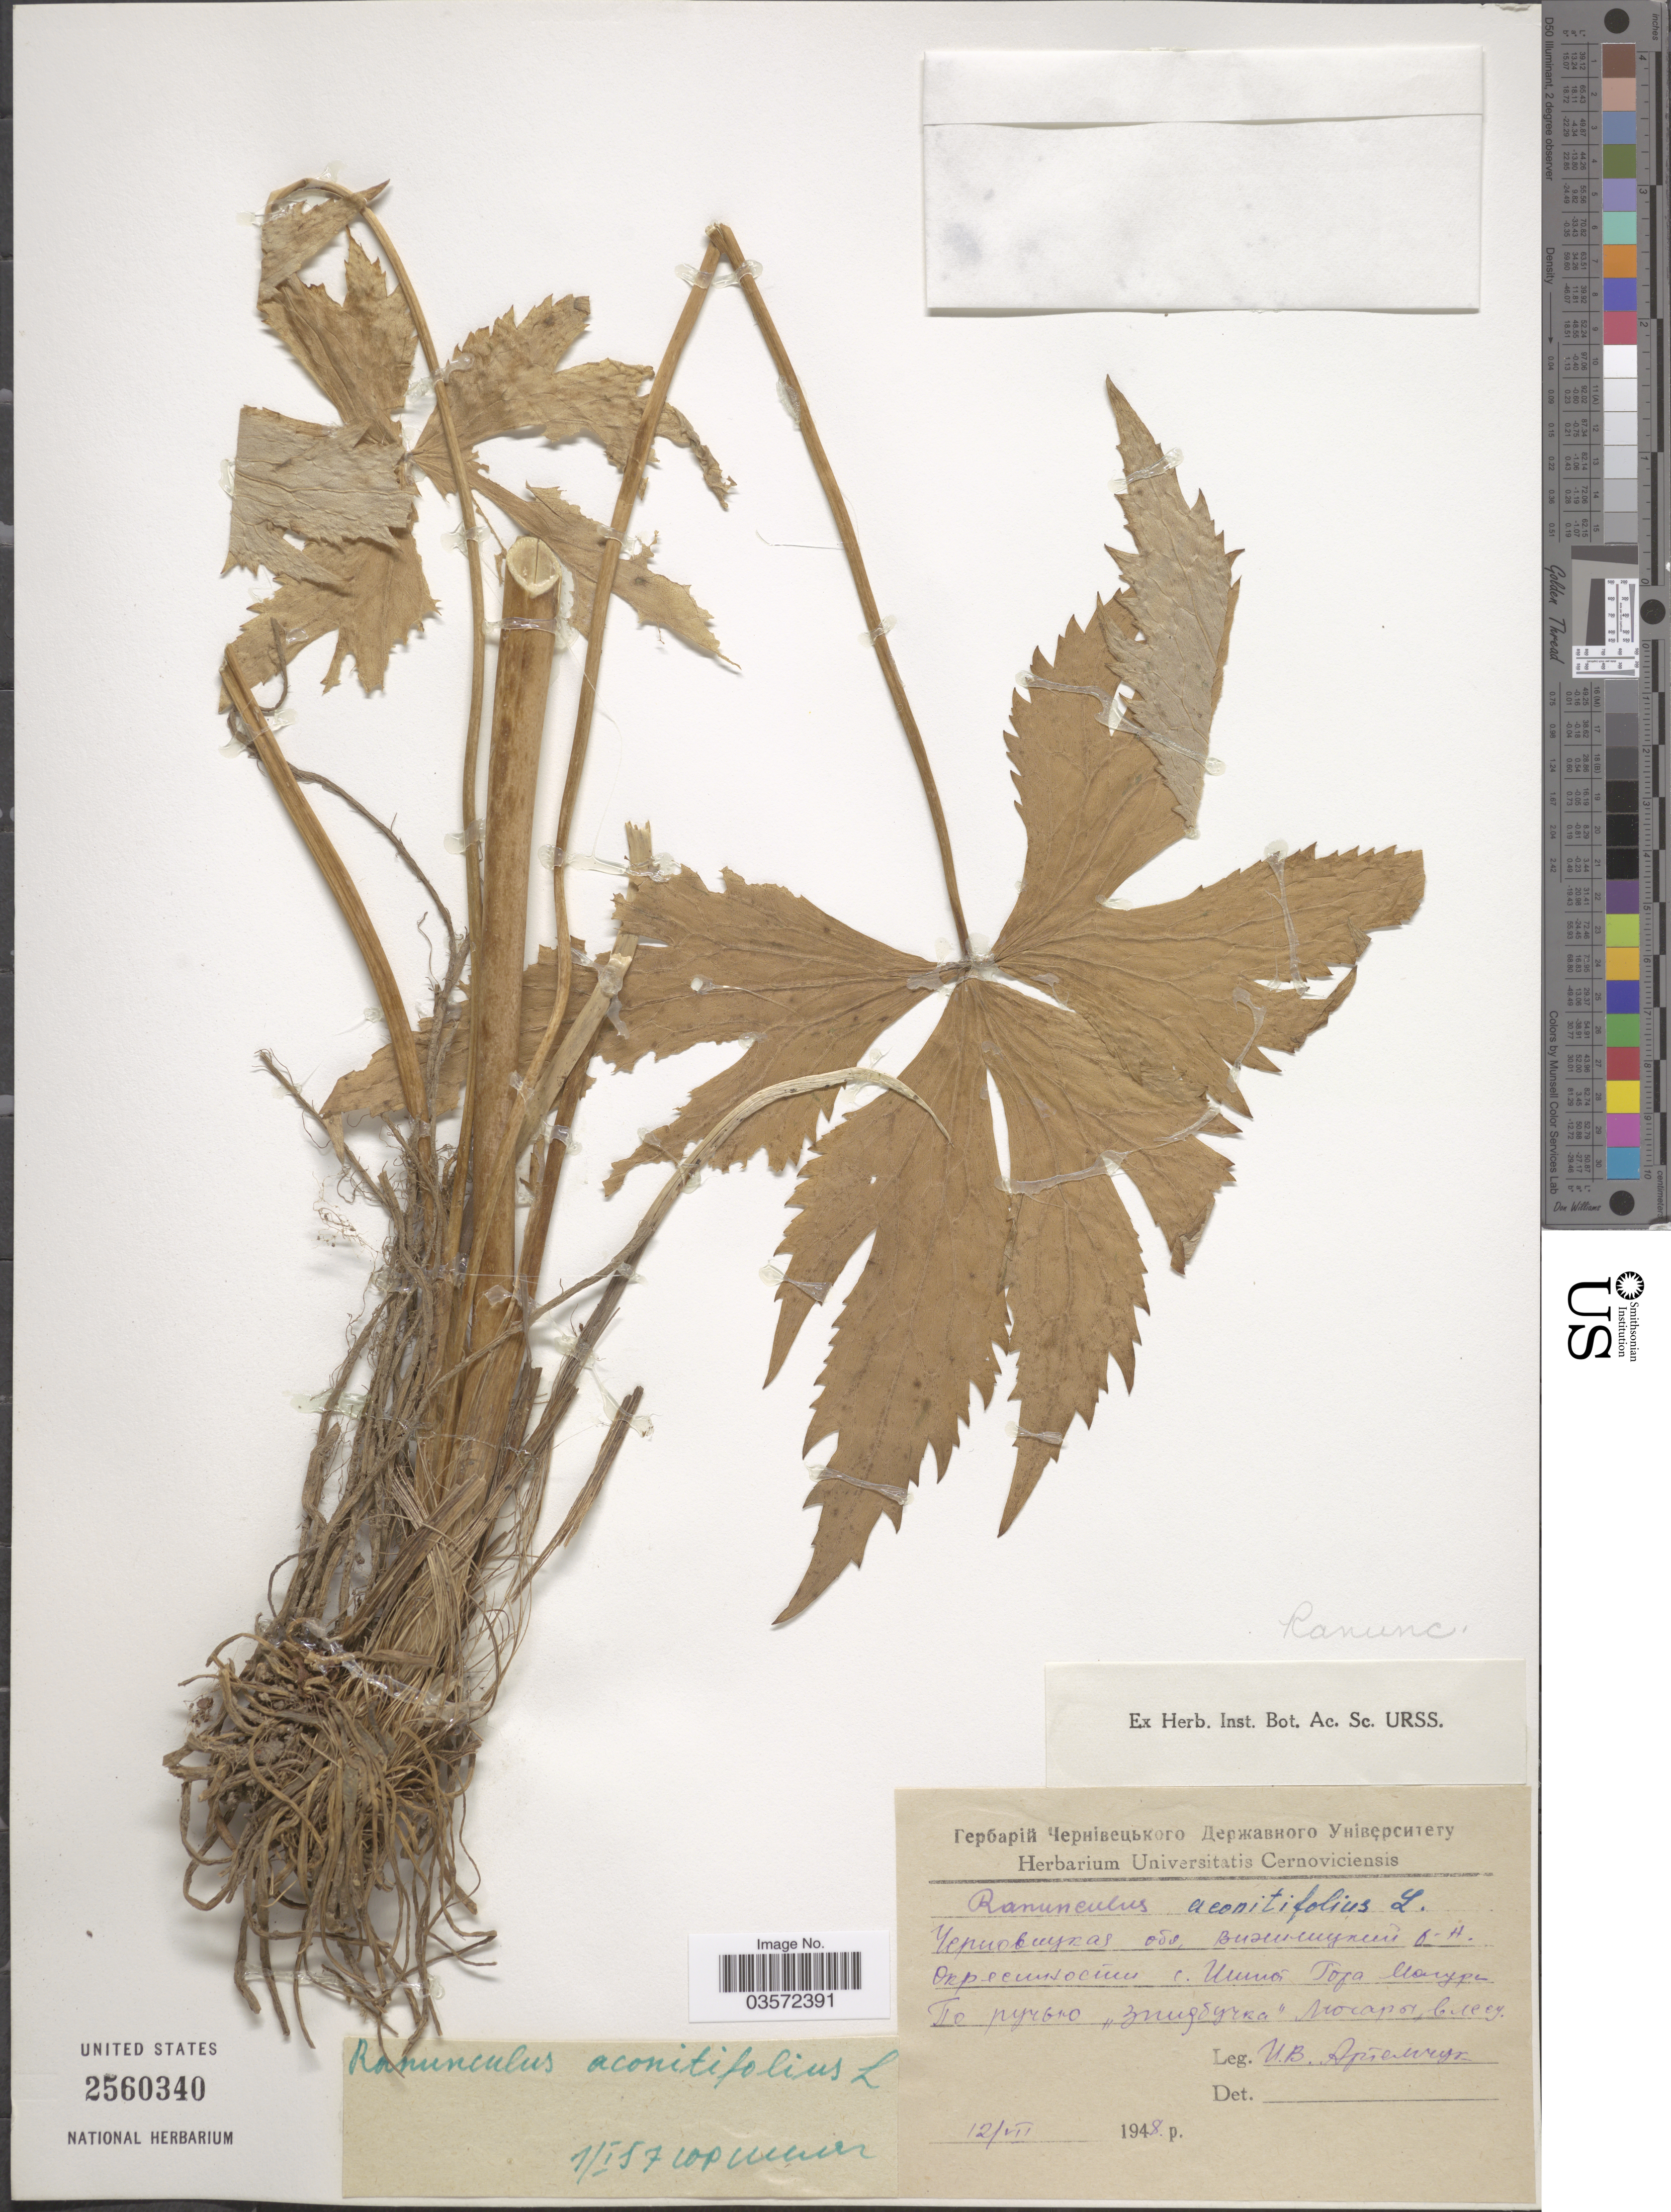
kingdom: Plantae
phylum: Tracheophyta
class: Magnoliopsida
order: Ranunculales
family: Ranunculaceae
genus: Ranunculus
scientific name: Ranunculus aconitifolius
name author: L.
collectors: I. Atemchuk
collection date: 1948-07-12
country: Ukraine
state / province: Chernivtsi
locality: Vyzhnytsia, vicinity of village Shipot, Mt. Magura.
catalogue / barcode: US 2560340